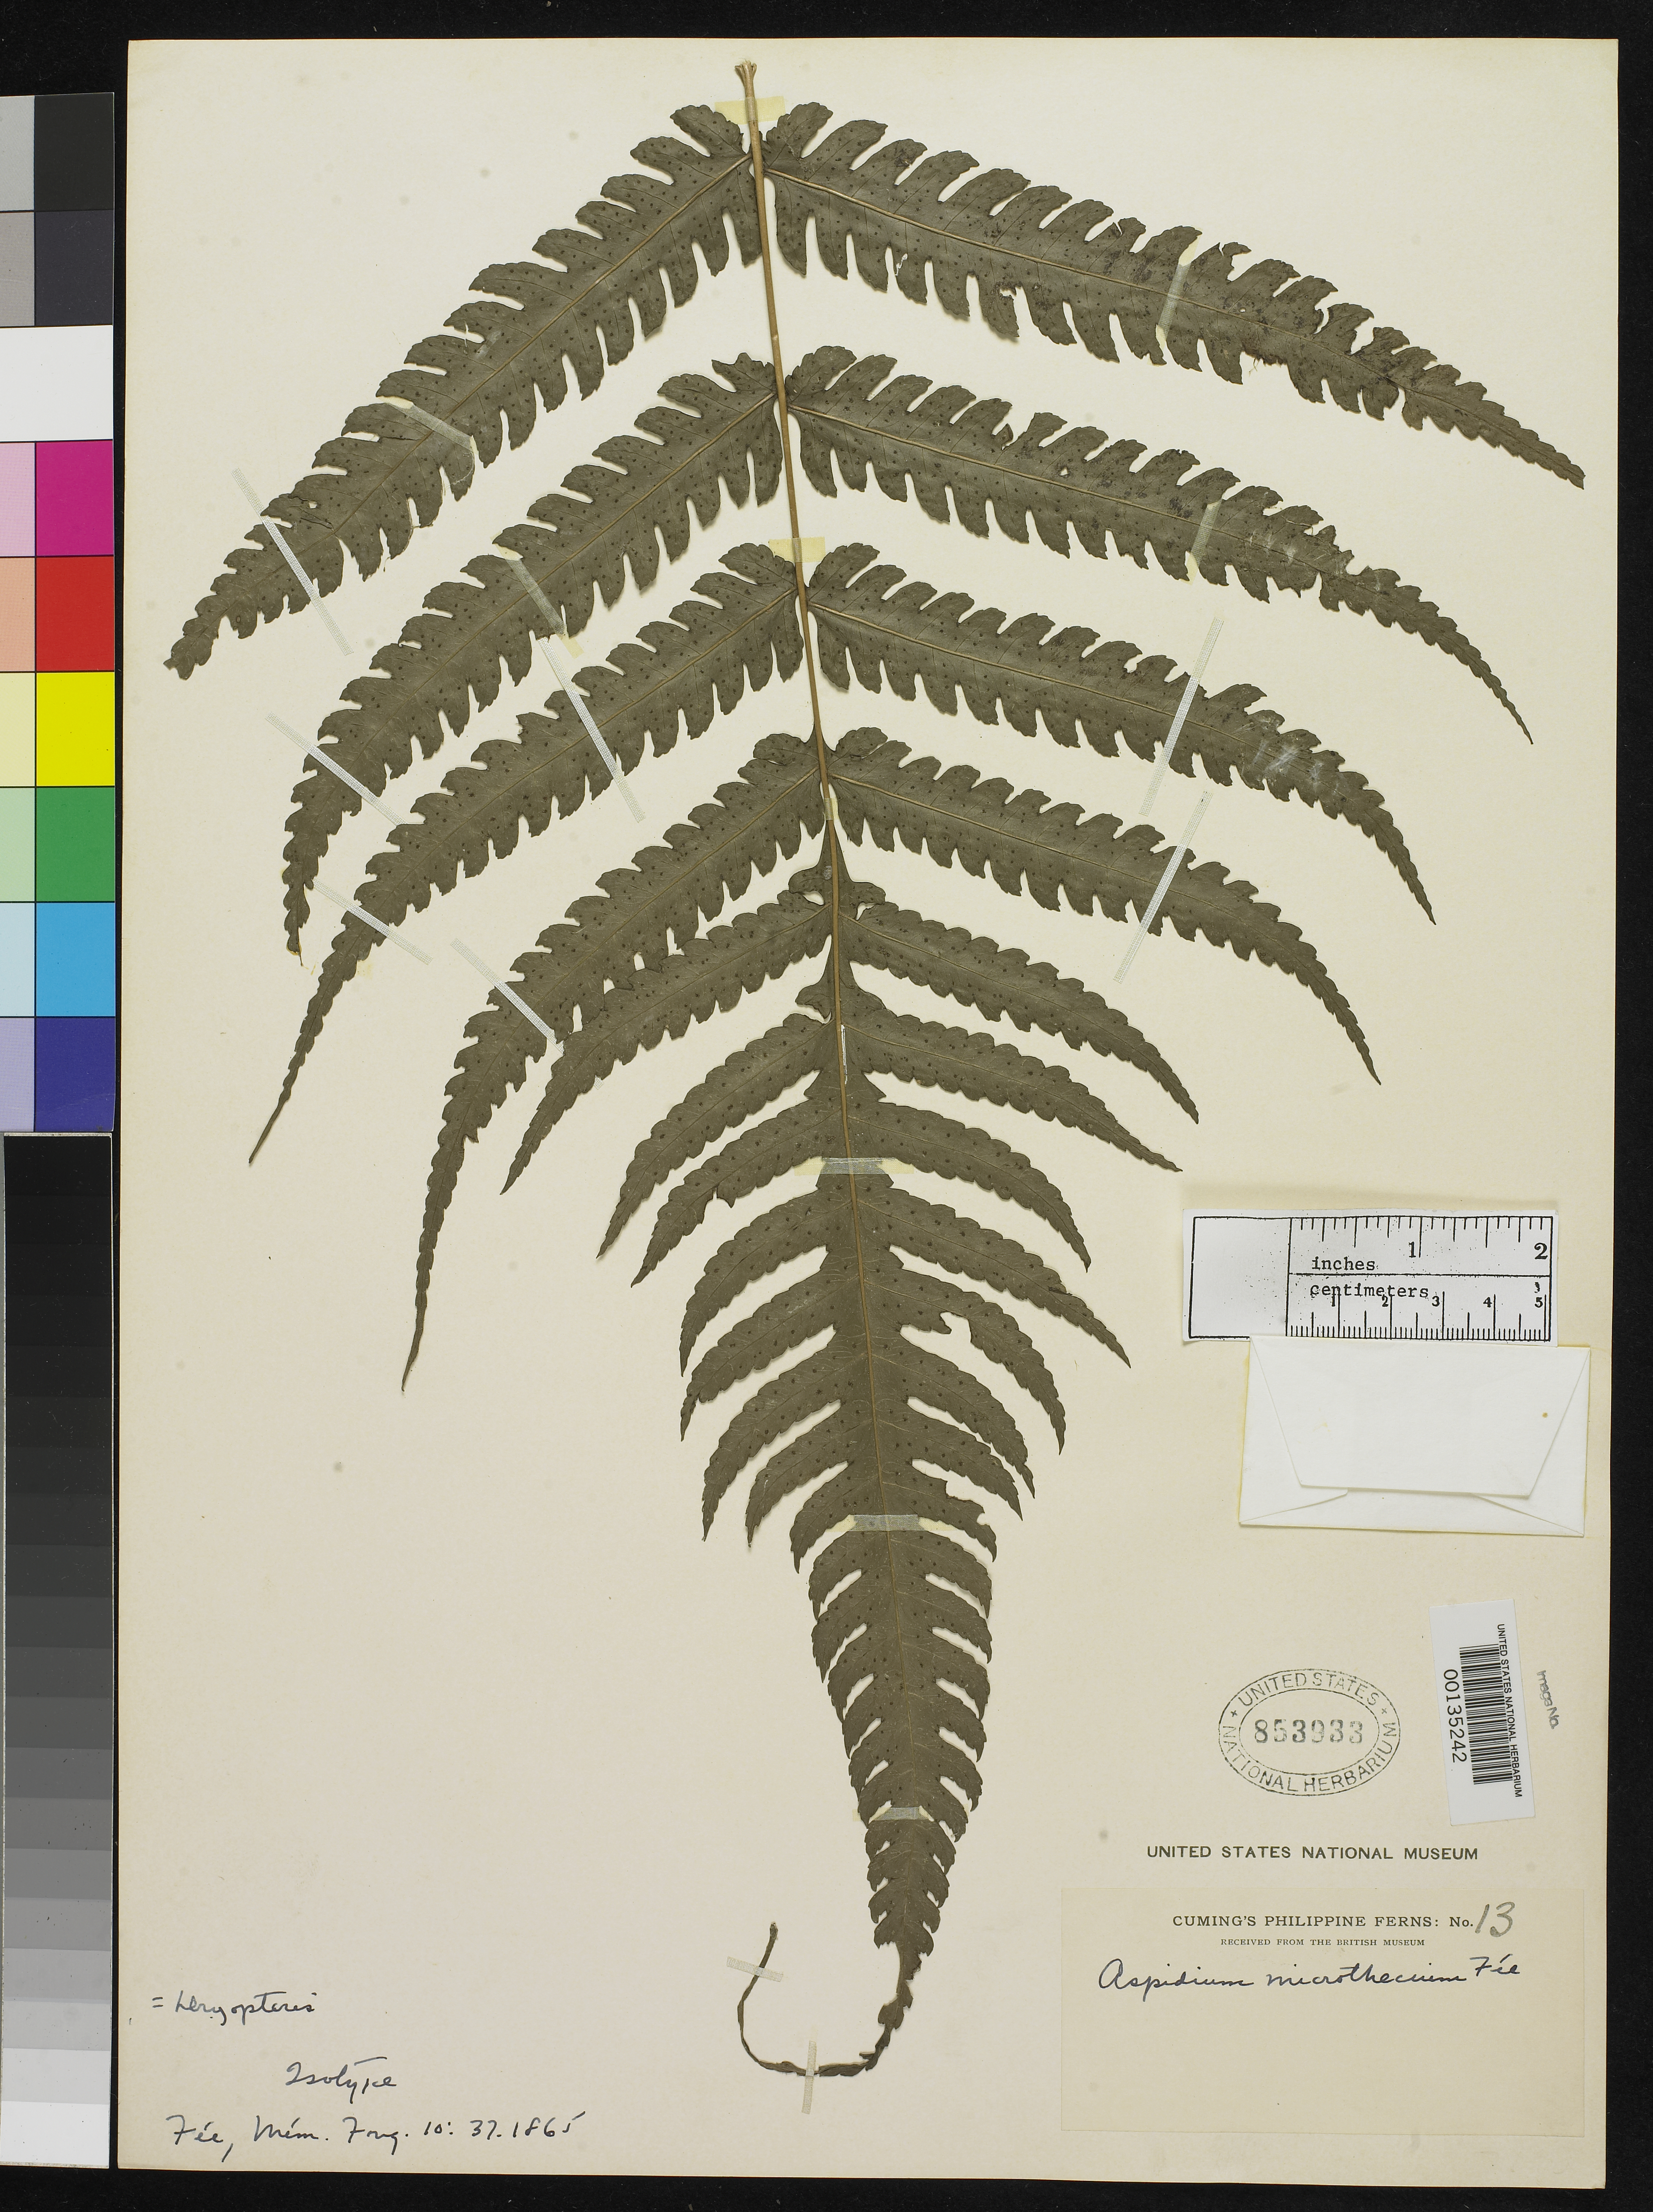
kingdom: Plantae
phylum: Tracheophyta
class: Polypodiopsida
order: Polypodiales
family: Tectariaceae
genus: Aspidium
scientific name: Aspidium microthecium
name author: Fée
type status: Type Collection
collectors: H. Cuming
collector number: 13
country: Philippines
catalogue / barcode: US 853933